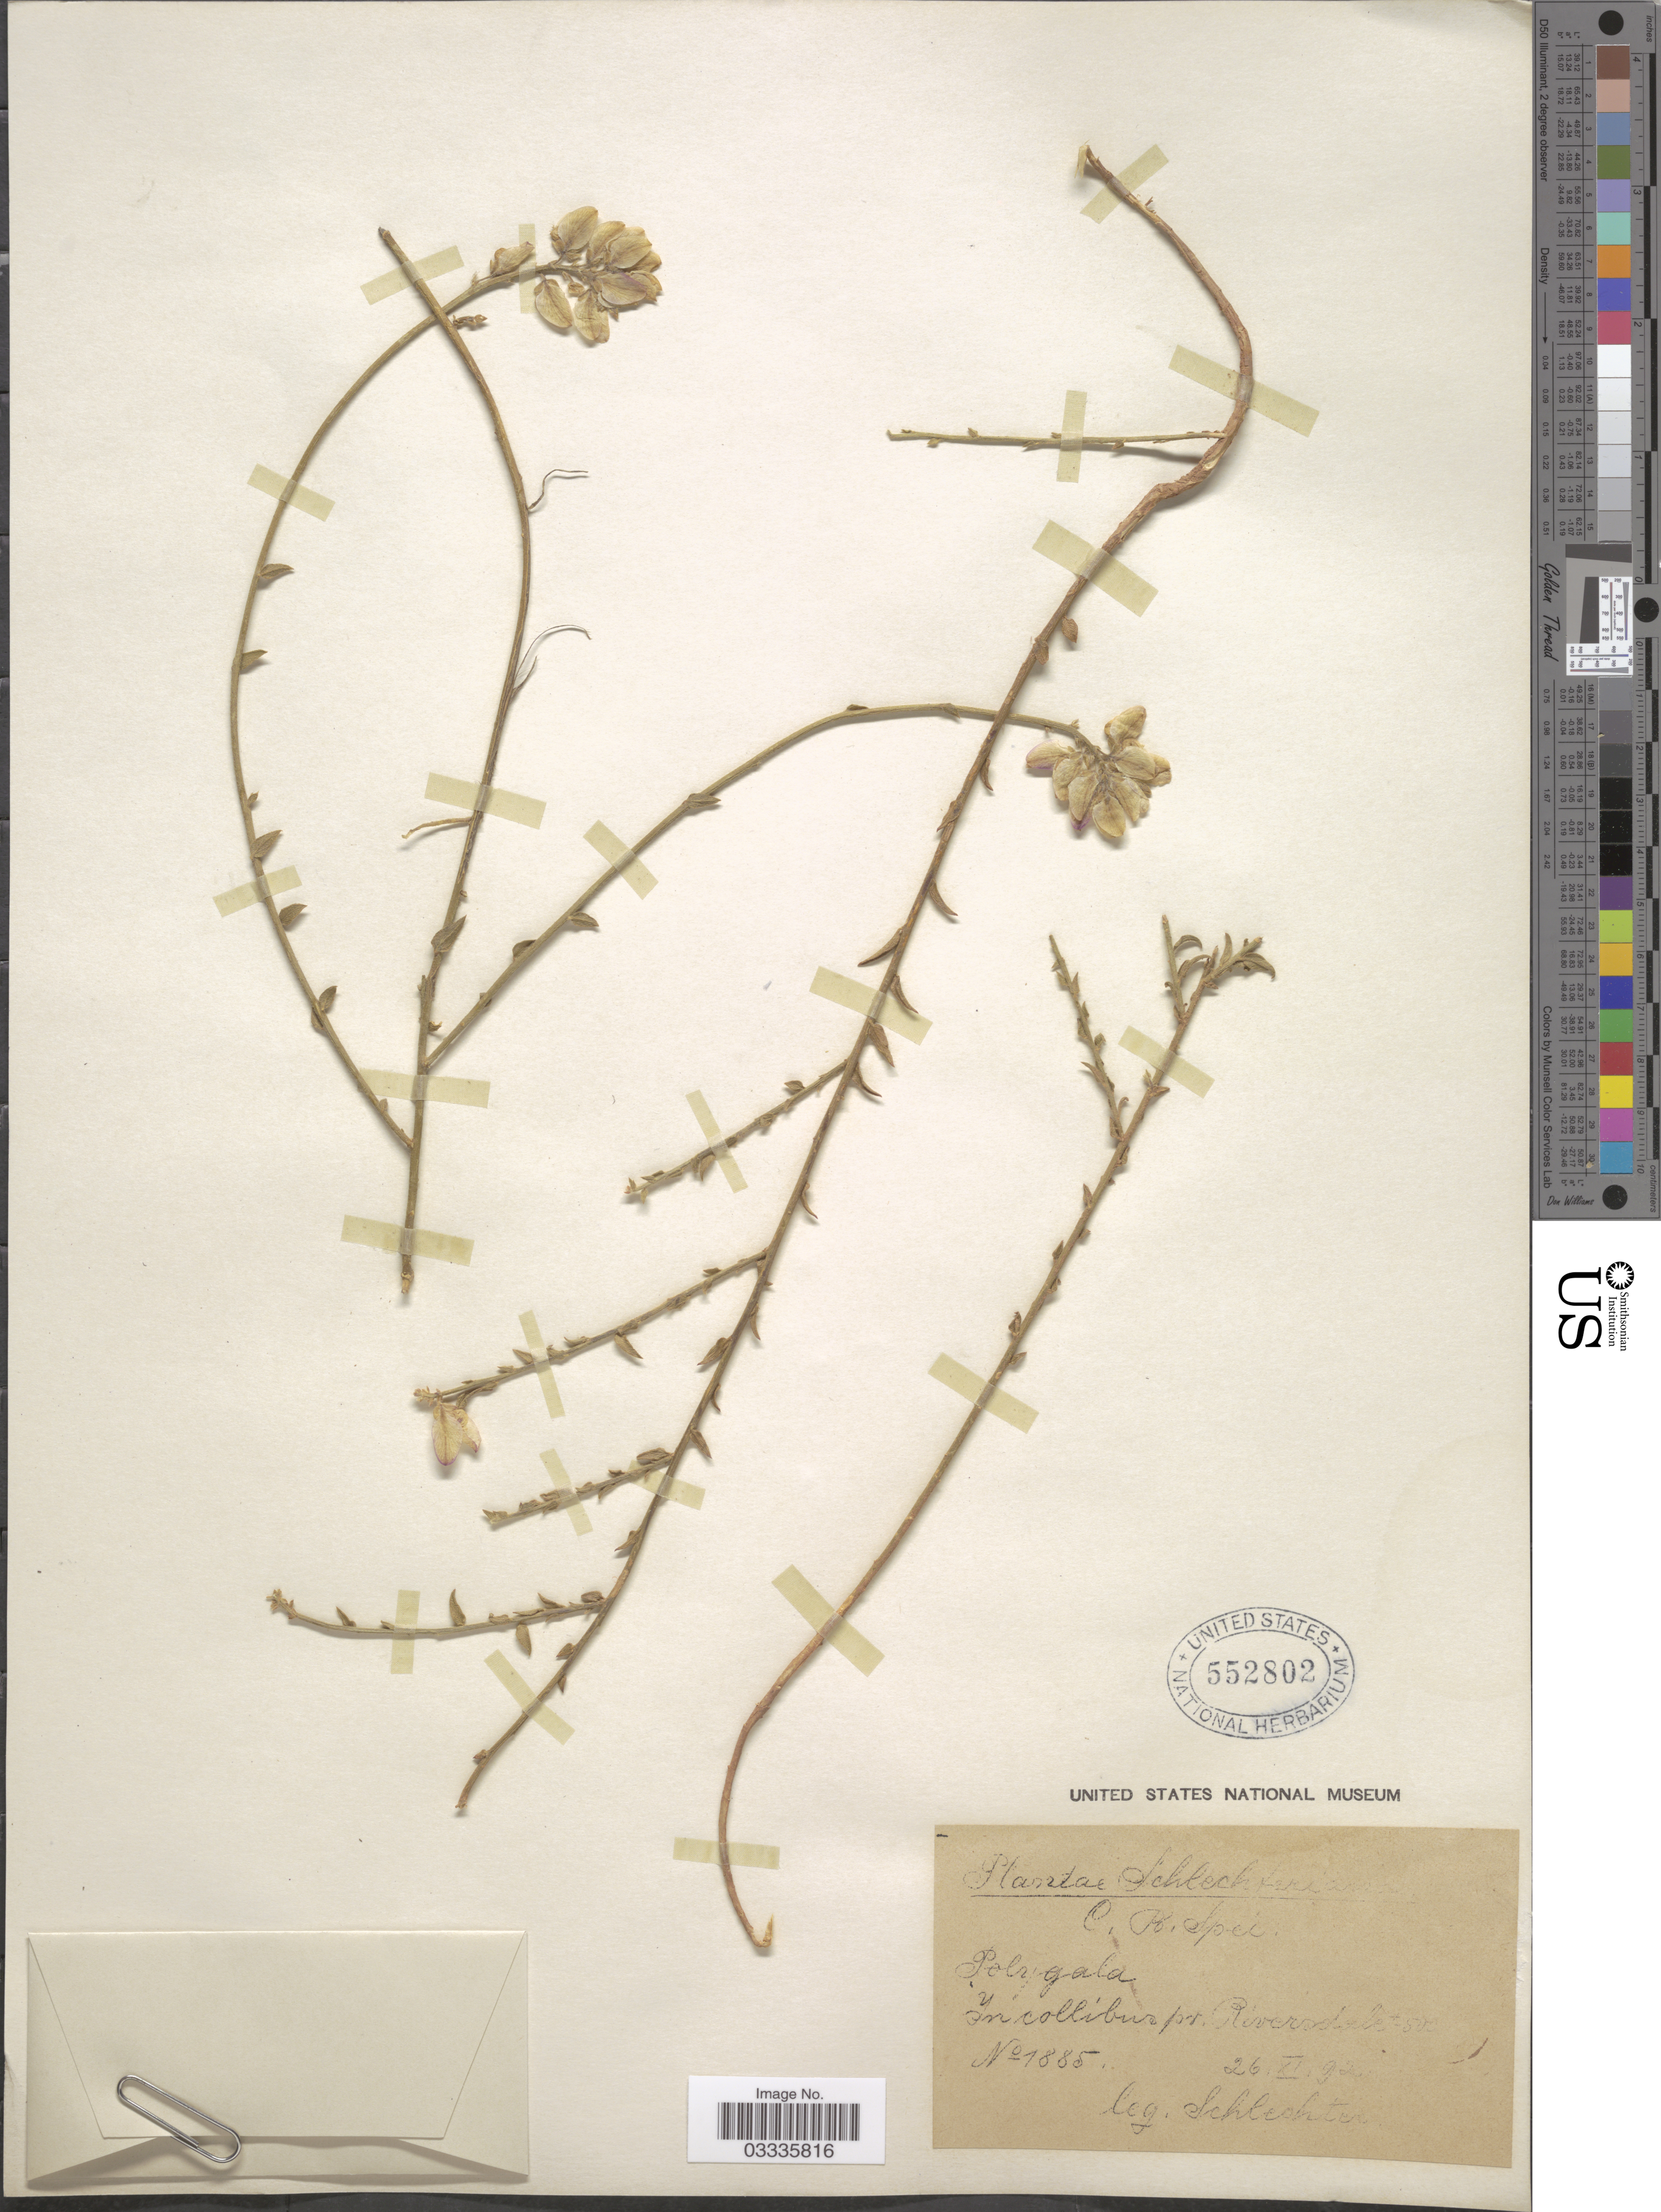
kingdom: Plantae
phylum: Tracheophyta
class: Magnoliopsida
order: Fabales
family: Polygalaceae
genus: Polygala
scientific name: Polygala sp.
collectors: Schlechter, --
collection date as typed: Transcribed d/m/y: 26/11/92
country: South Africa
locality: C.B.Spei. In collibus pr. Riversdale.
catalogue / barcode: US 552802